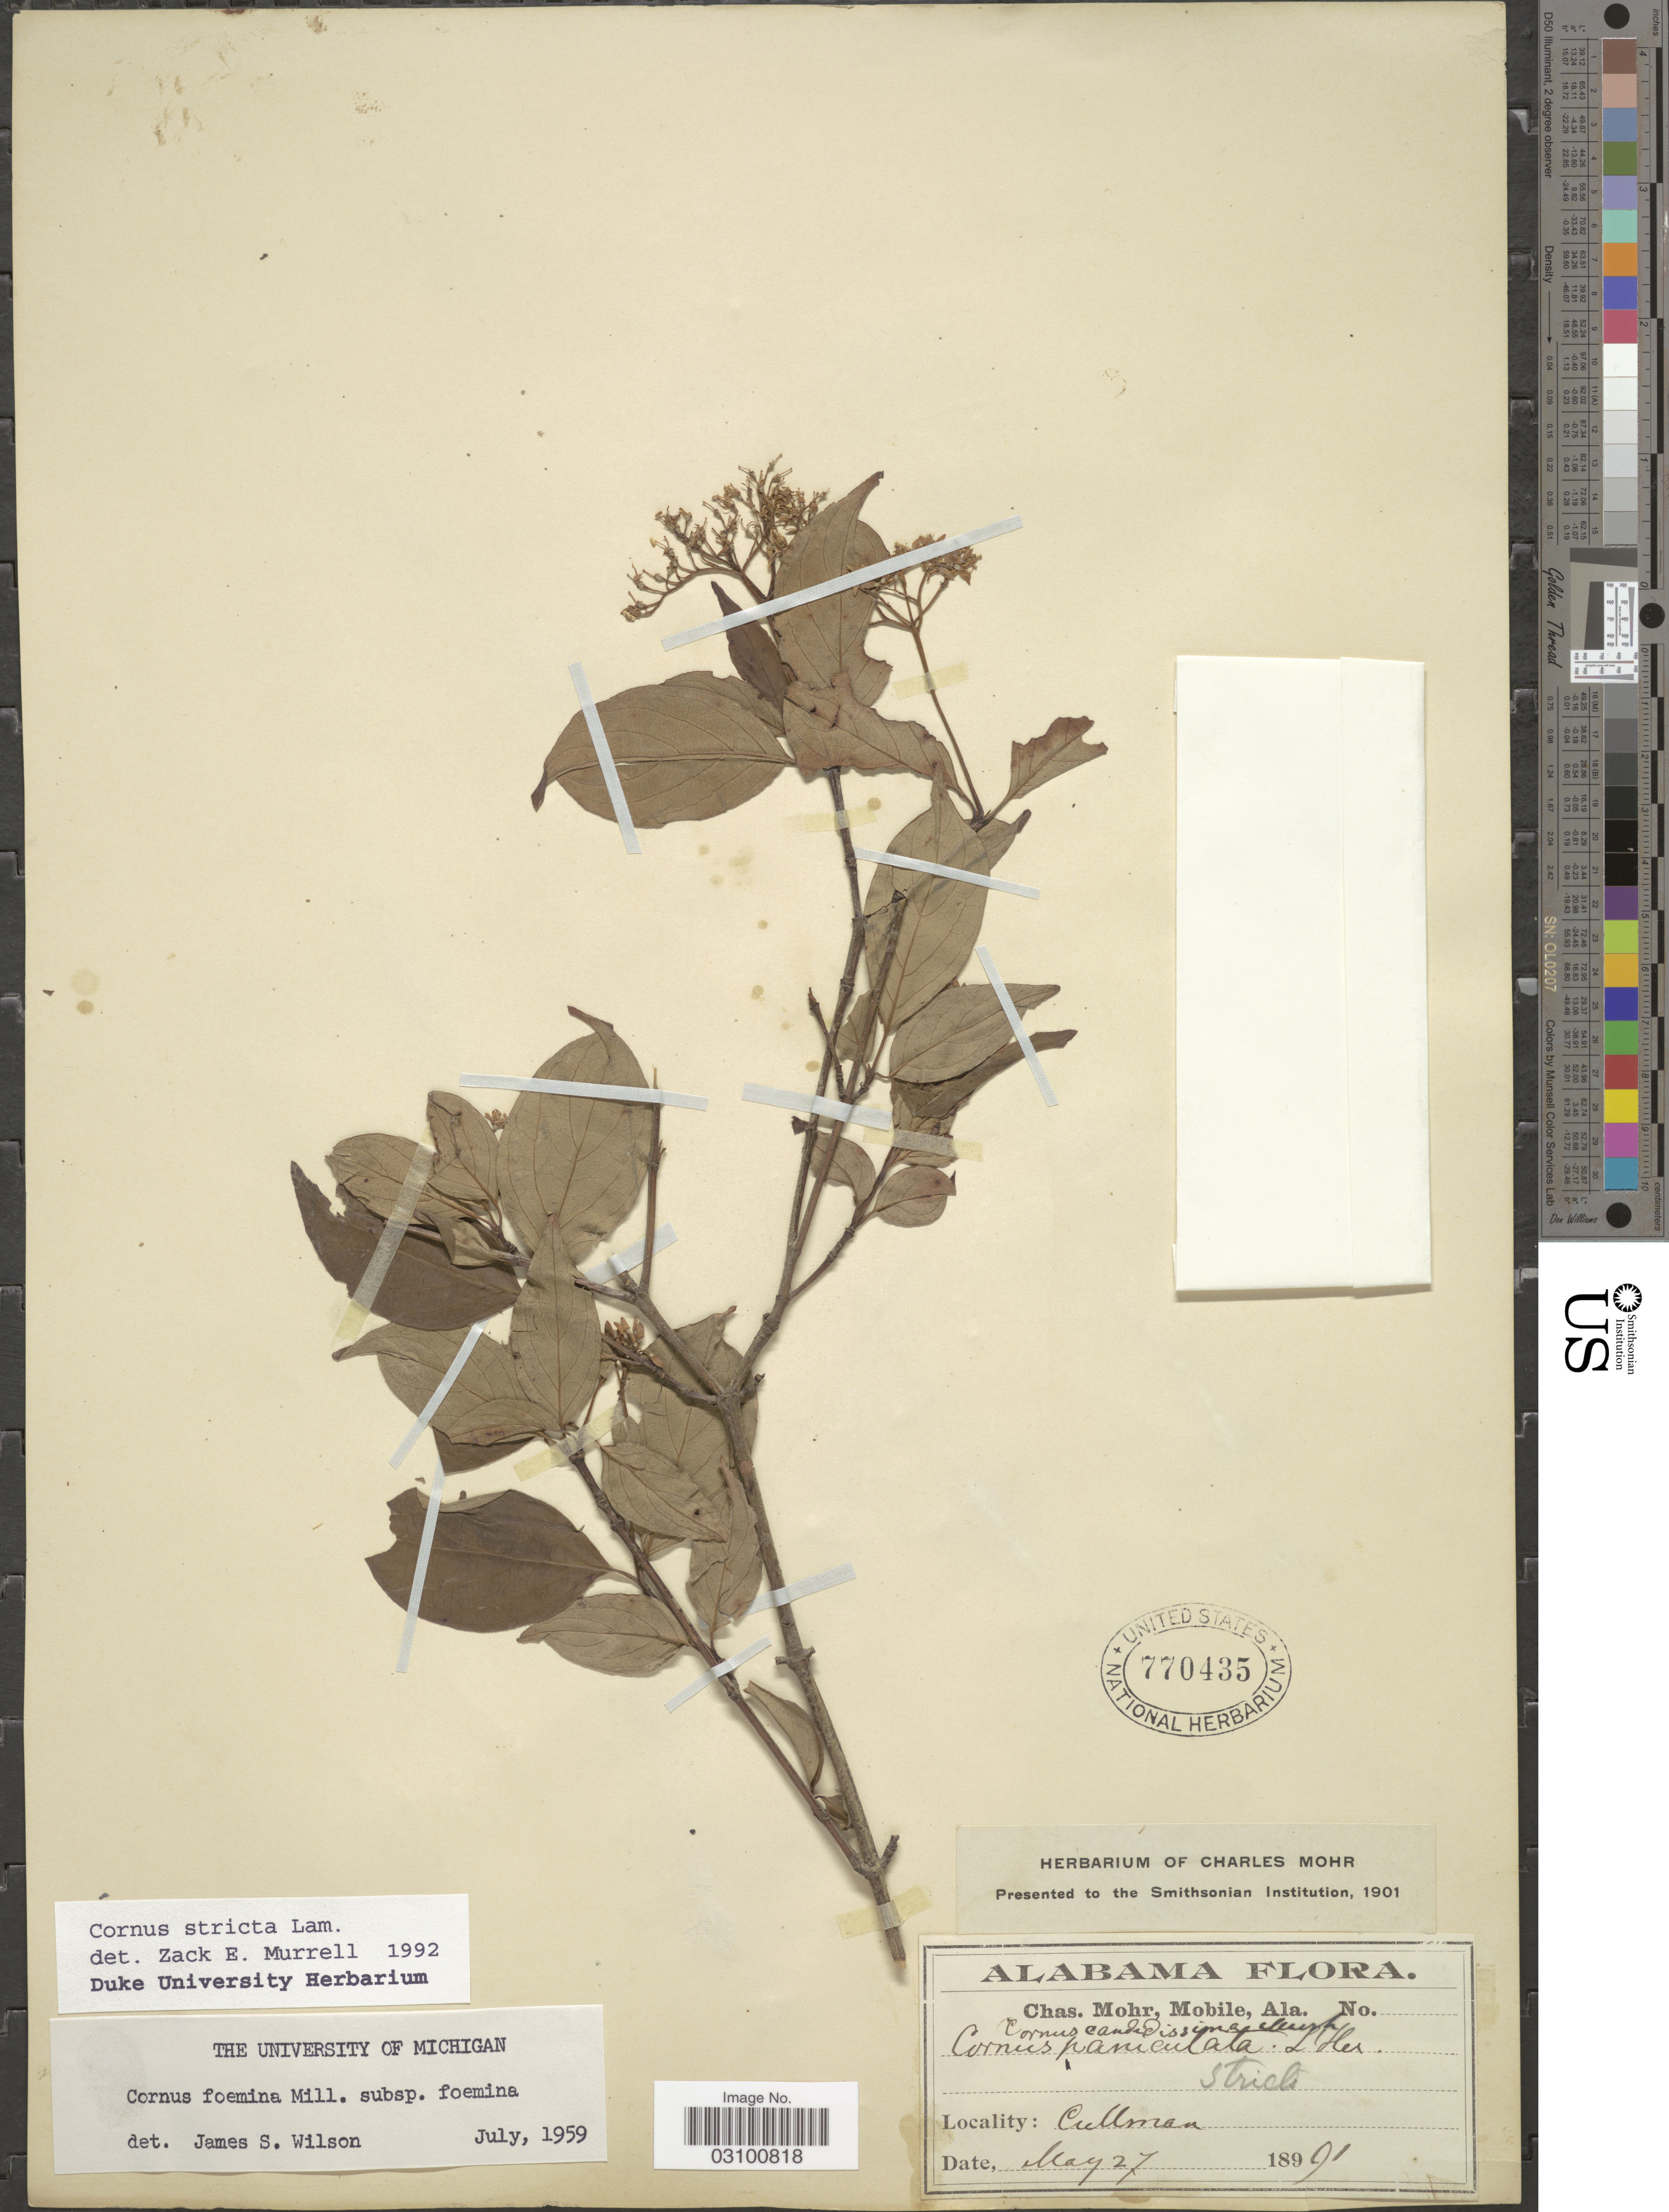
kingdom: Plantae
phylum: Tracheophyta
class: Magnoliopsida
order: Cornales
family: Cornaceae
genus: Cornus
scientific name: Cornus stricta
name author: Lam.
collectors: Mohr, C. T. (herbarium)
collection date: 1891-05-27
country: United States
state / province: Alabama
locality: Cullman.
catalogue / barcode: US 770435